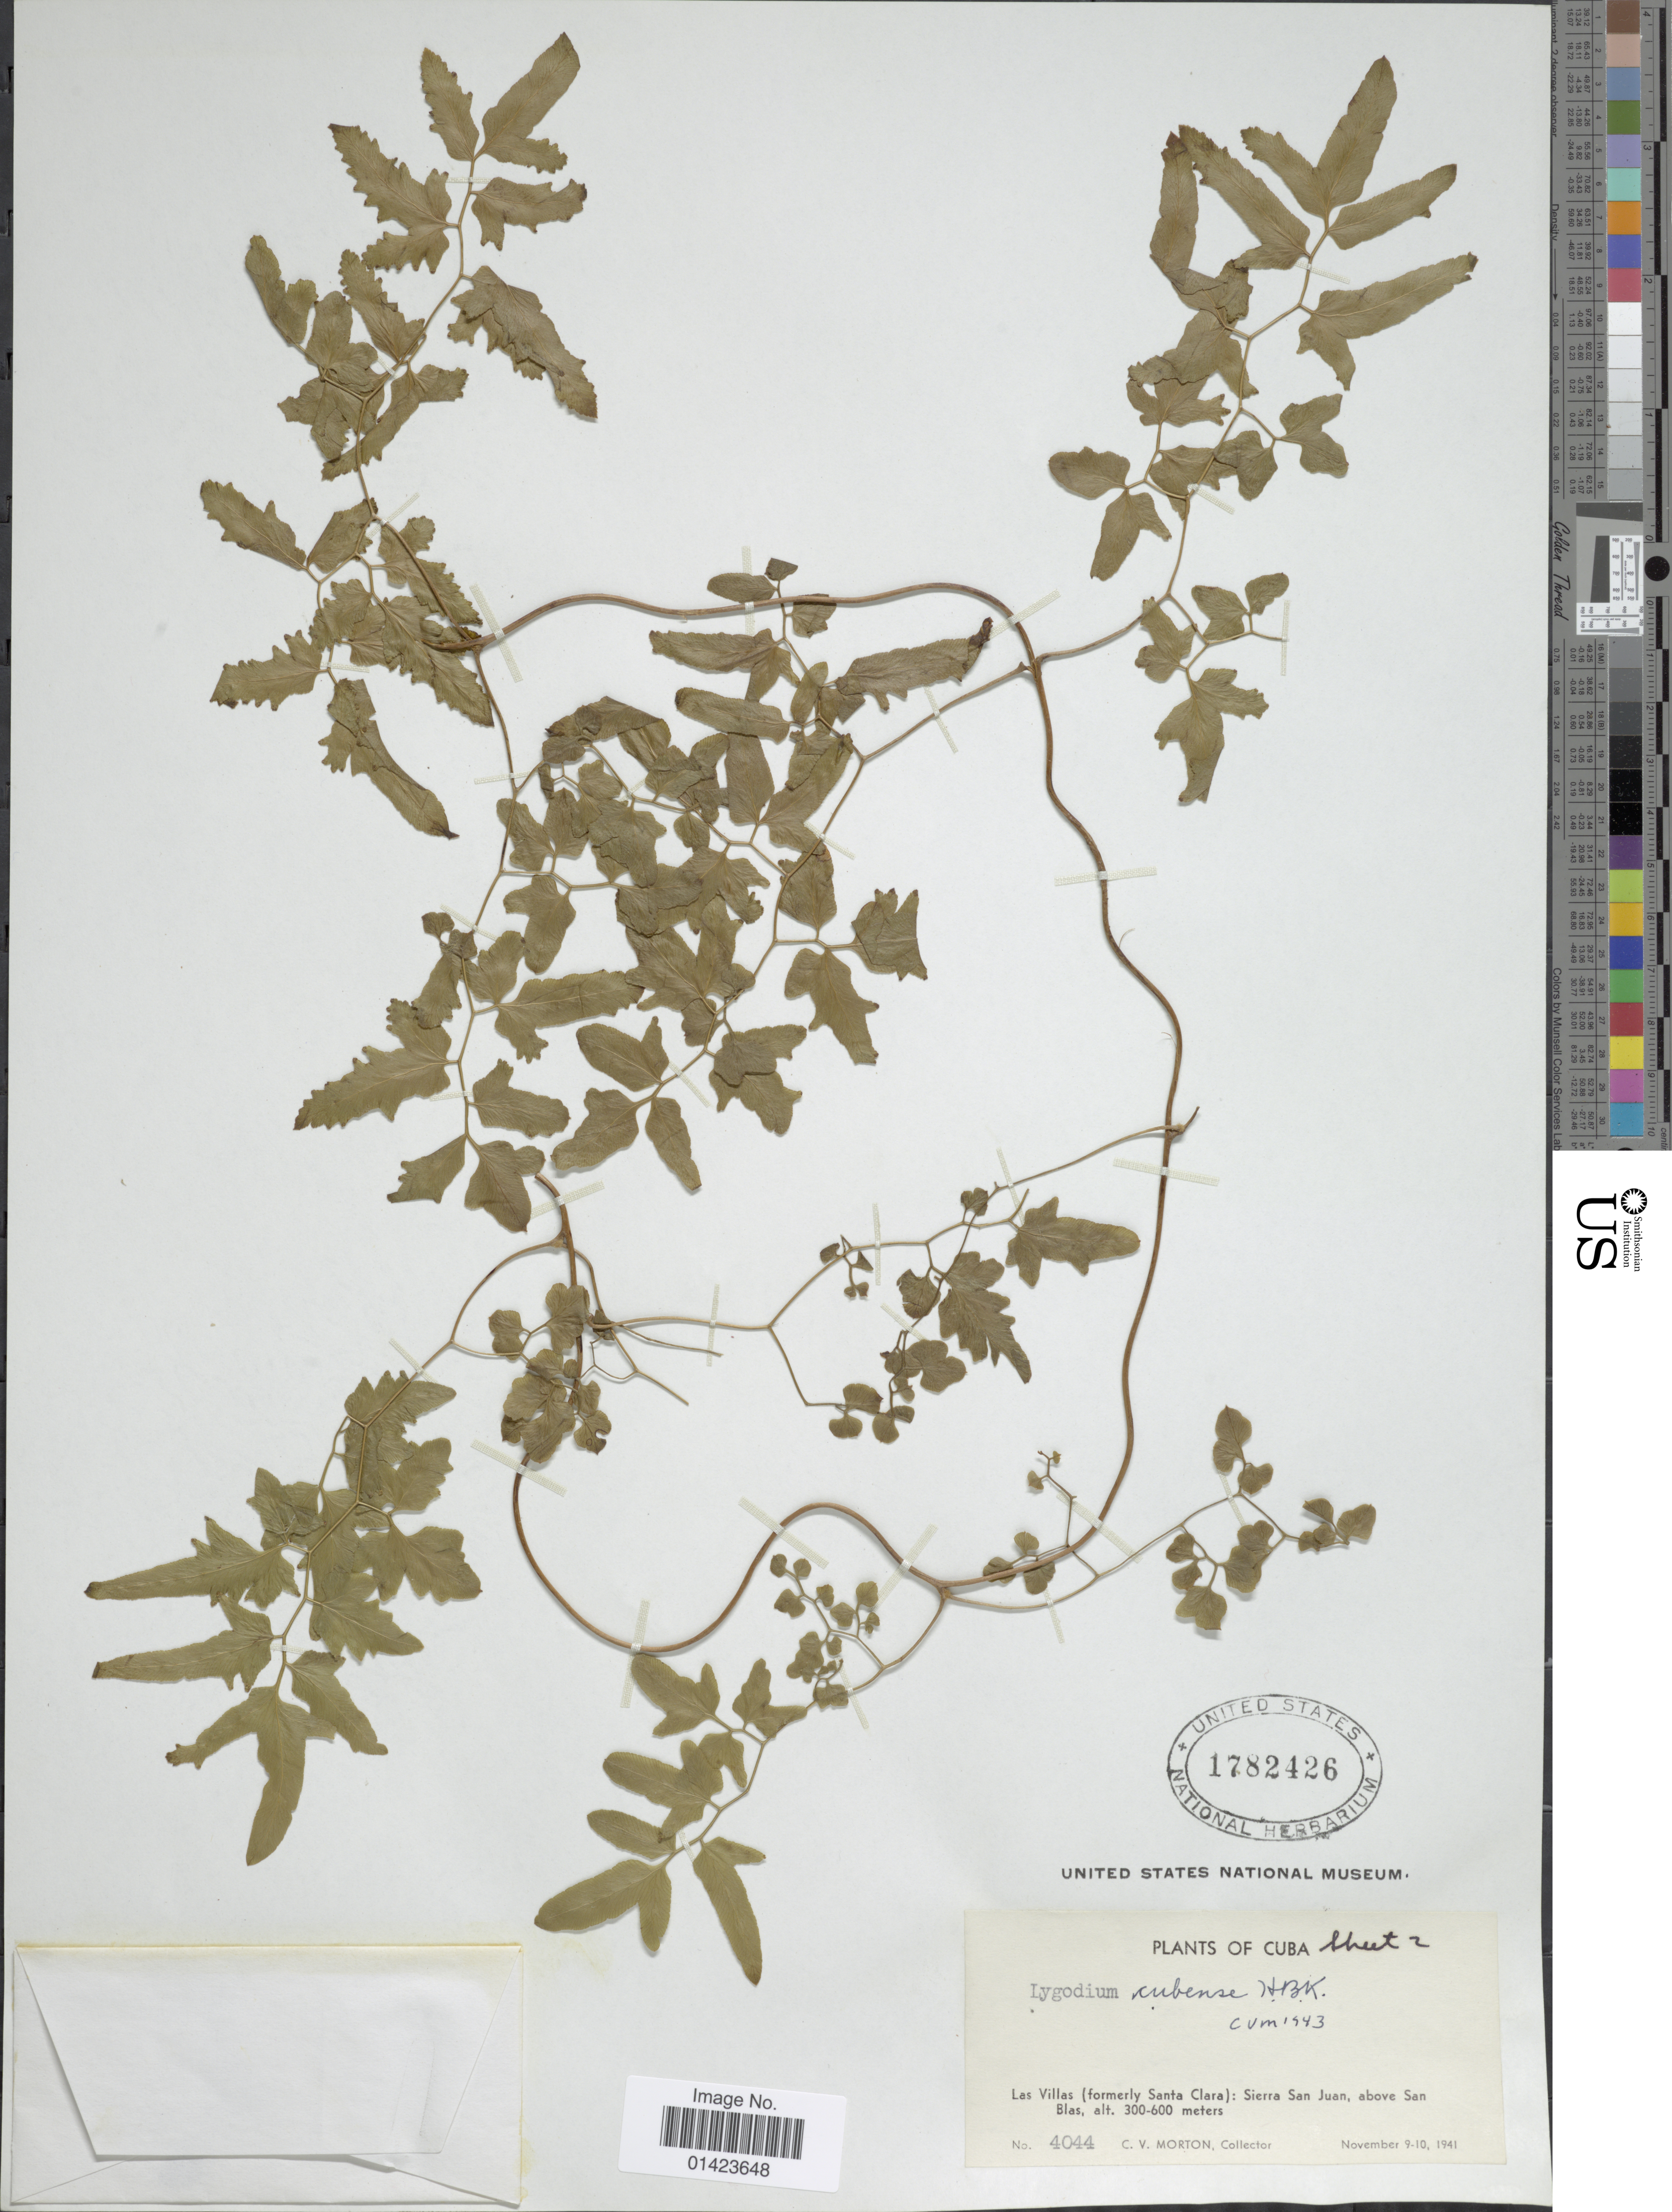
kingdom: Plantae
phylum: Tracheophyta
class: Polypodiopsida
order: Schizaeales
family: Lygodiaceae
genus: Lygodium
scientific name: Lygodium cubense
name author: Kunth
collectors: C. V. Morton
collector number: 4044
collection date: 1941-11-09/1941-11-10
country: Cuba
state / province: Las Villas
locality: Las Villas (formerly Santa Clara): Sierra San Juan, above San Blas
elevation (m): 300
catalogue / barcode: US 1782426